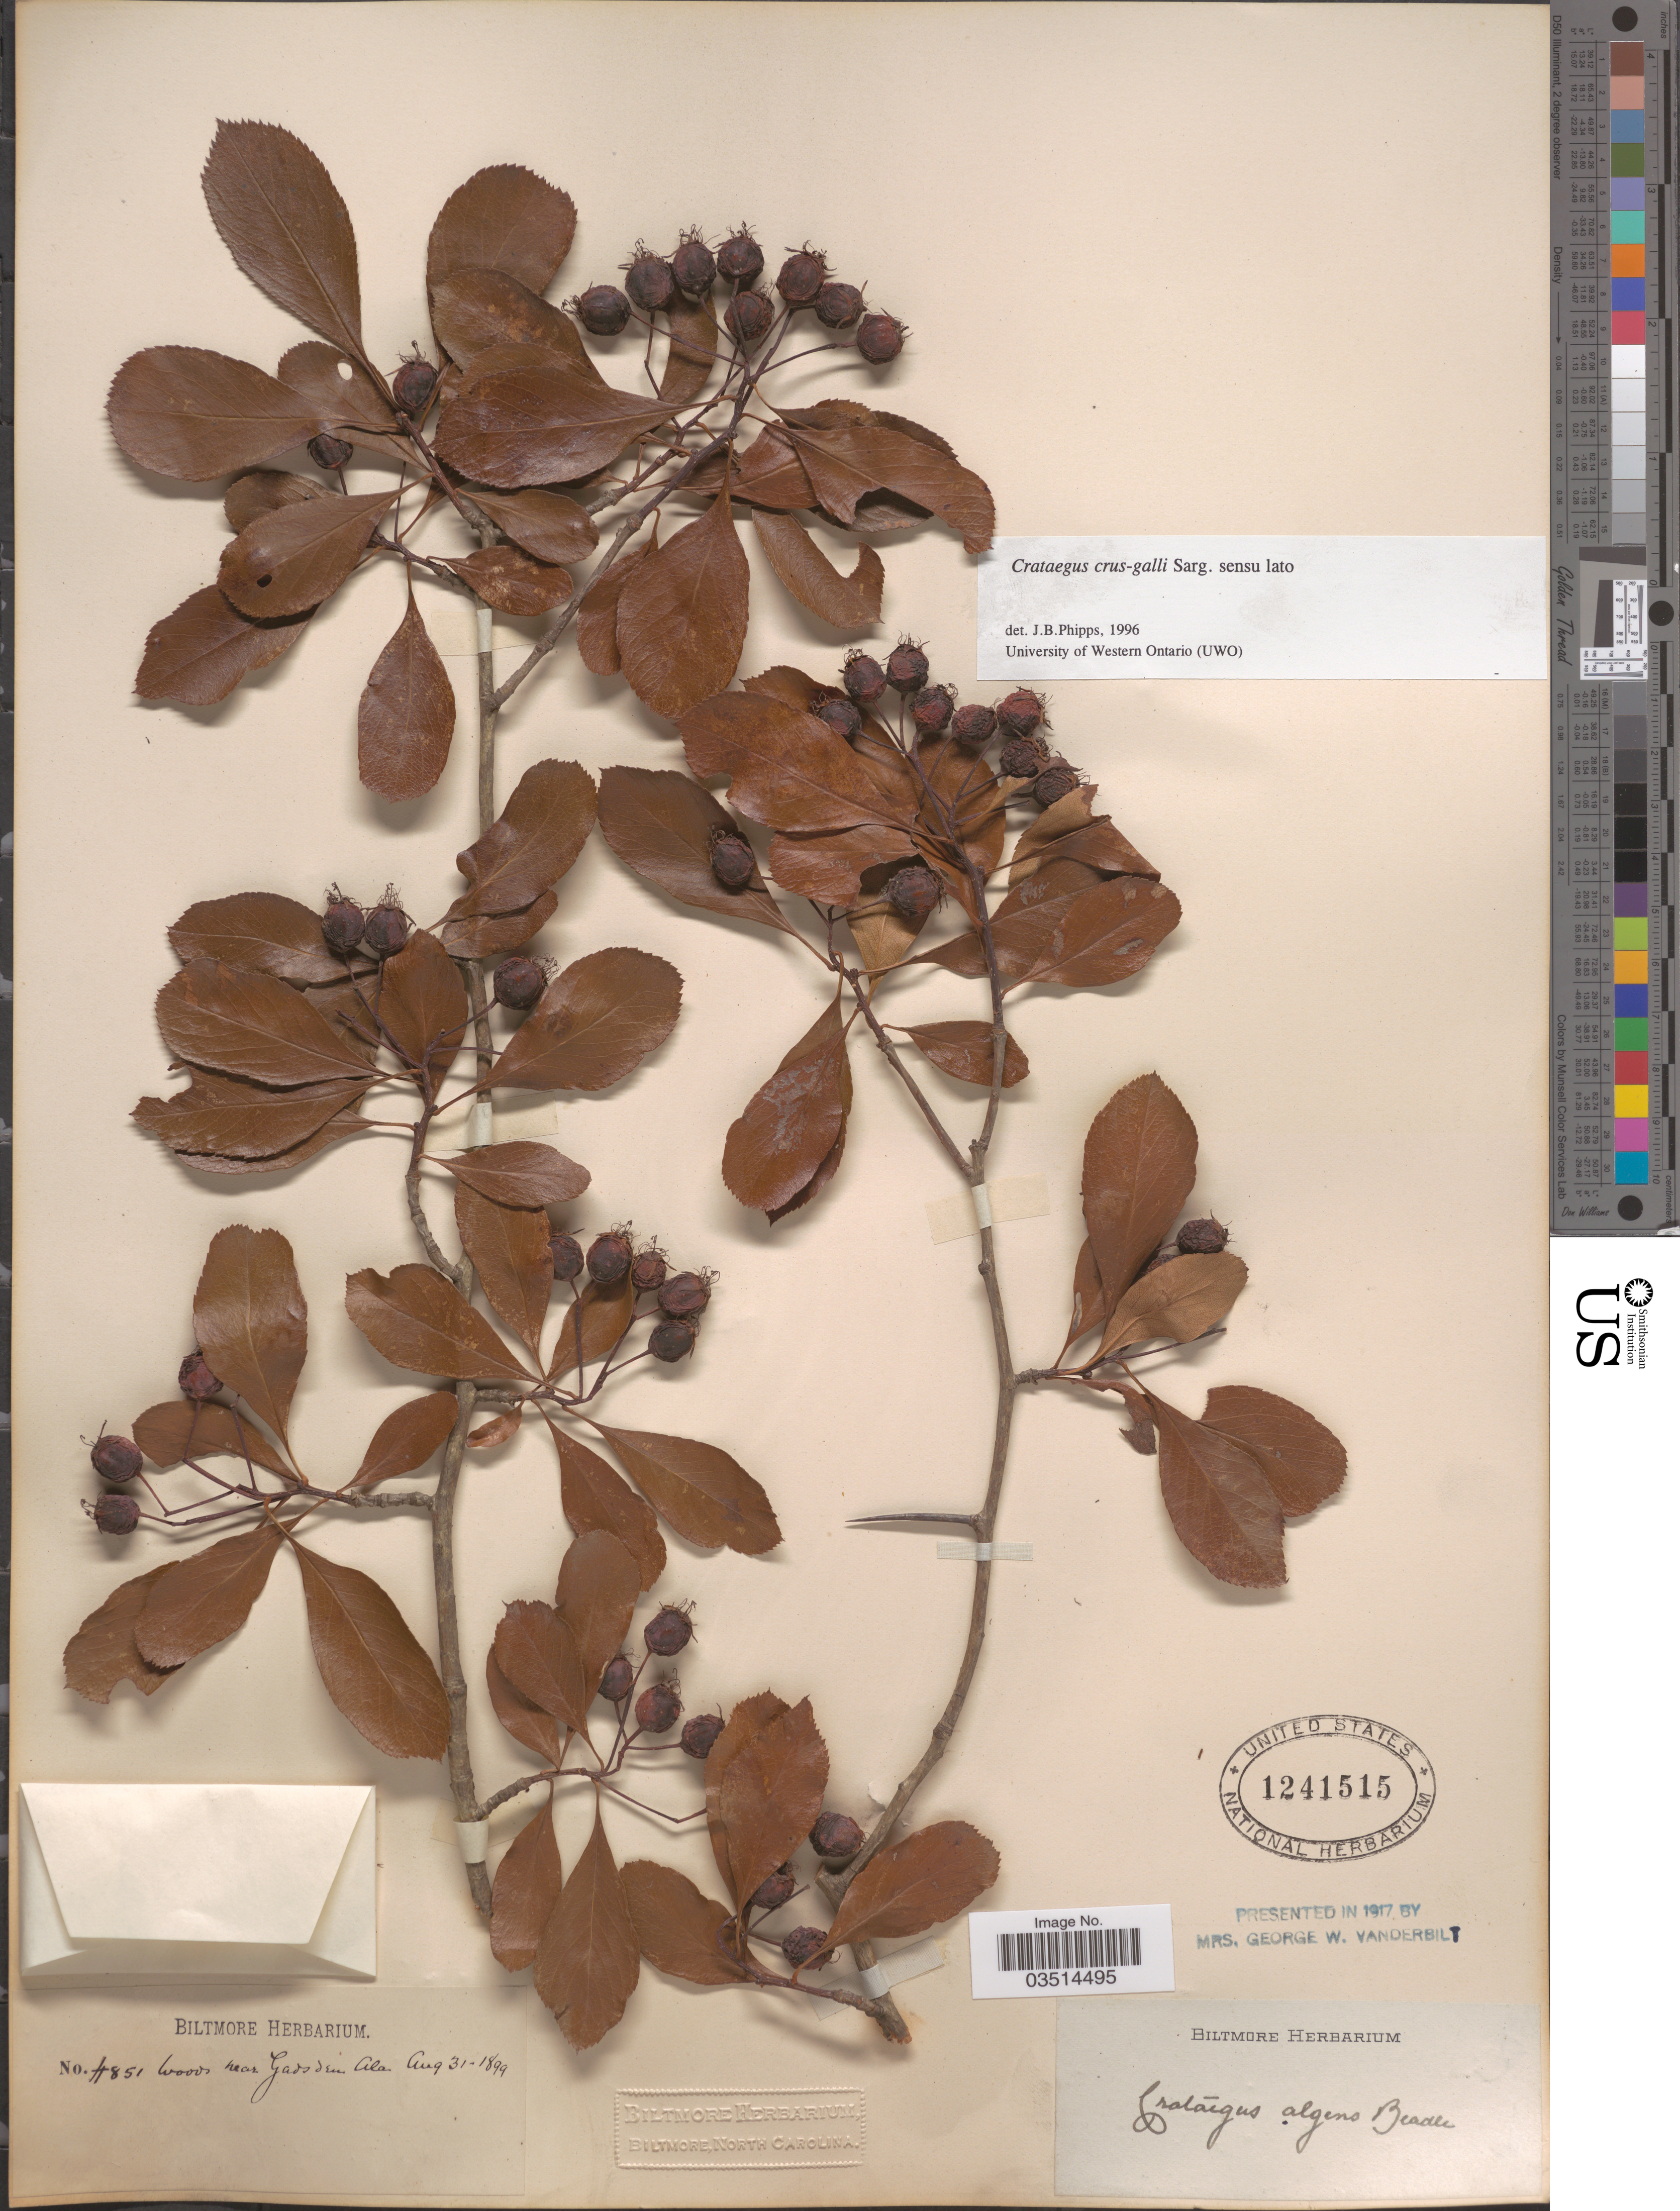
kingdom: Plantae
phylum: Tracheophyta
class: Magnoliopsida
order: Rosales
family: Rosaceae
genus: Crataegus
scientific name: Crataegus crus-galli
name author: L.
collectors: ex herb. Biltmore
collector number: H851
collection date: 1899-08-31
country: United States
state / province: Alabama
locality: Woods near Gadsden.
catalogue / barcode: US 1241515